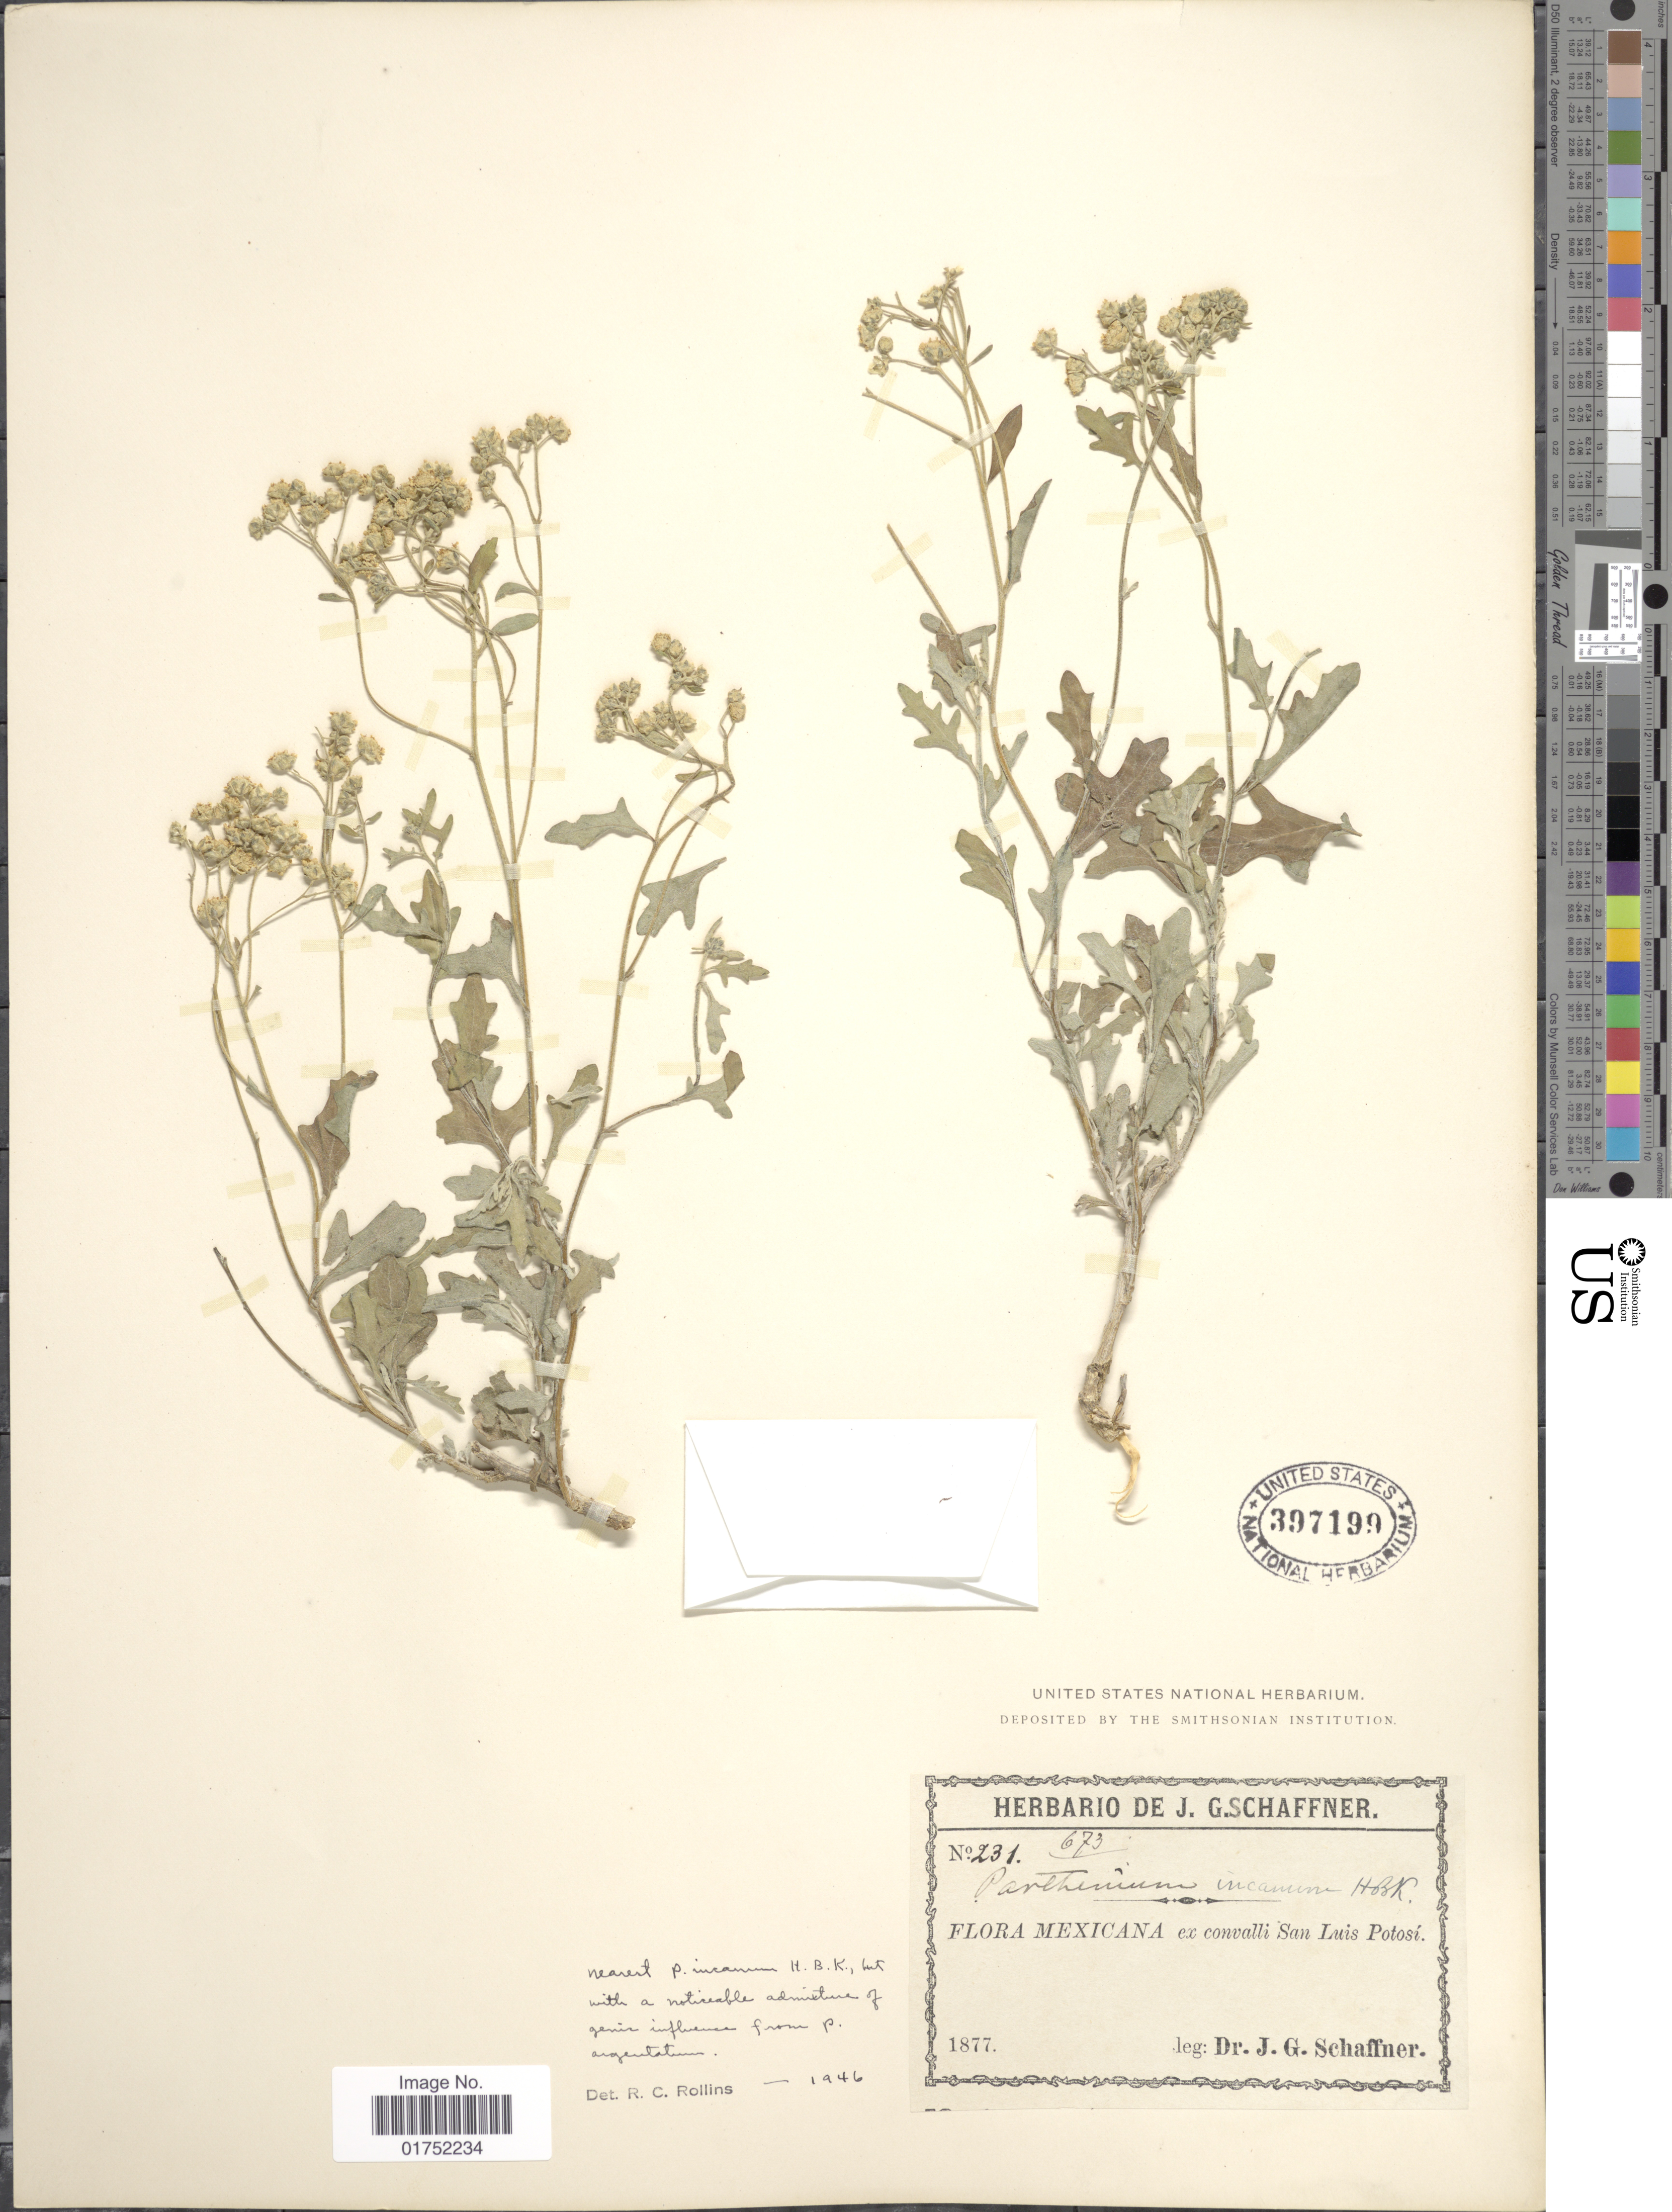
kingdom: Plantae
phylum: Tracheophyta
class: Magnoliopsida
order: Asterales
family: Asteraceae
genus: Parthenium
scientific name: Parthenium incanum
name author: Kunth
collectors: J. G. Schaffner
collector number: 231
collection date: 1877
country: Mexico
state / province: San Luis Potosí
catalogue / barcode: US 397199